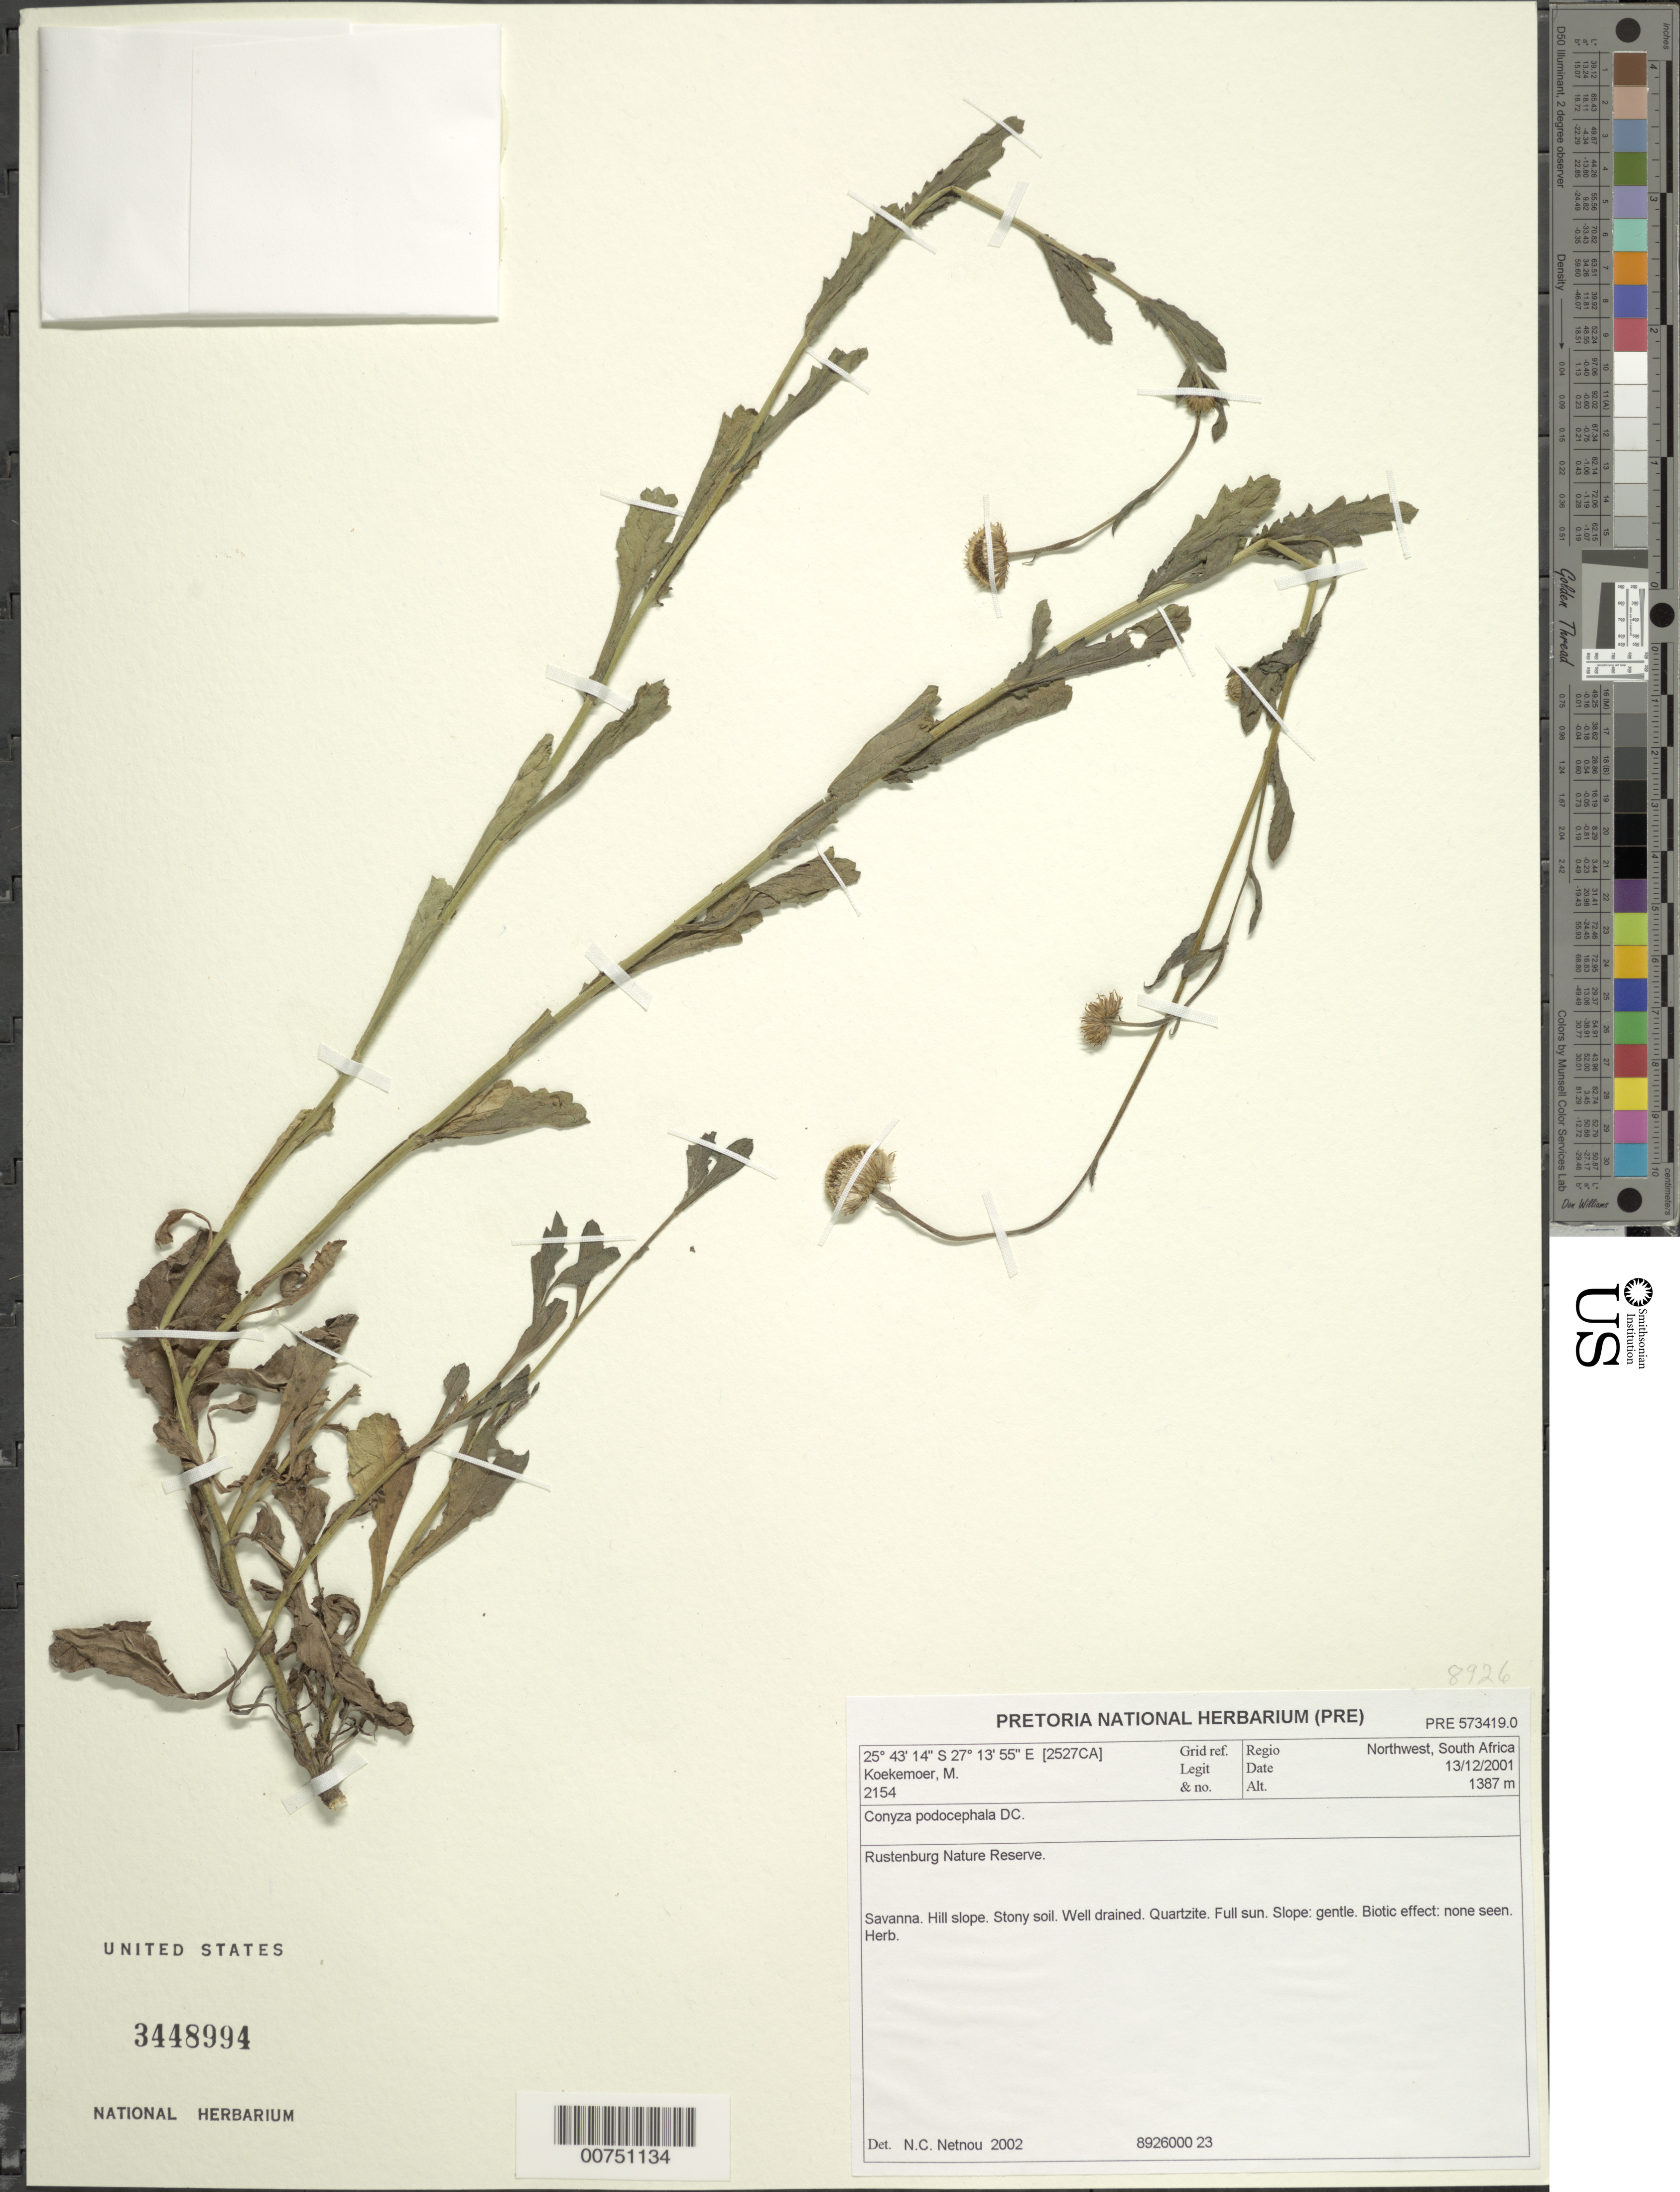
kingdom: Plantae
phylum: Tracheophyta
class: Magnoliopsida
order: Asterales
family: Asteraceae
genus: Conyza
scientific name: Conyza podocephala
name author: DC.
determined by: Netnou, N. C.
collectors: M. Koekemoer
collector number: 2154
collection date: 2001-12-13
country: South Africa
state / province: North West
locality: Rustenburg Nature Reserve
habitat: Savanna; hillslope, stony soil, well-drained, quartzite, full sun, gentle slope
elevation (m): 1387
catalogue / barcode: US 3448994